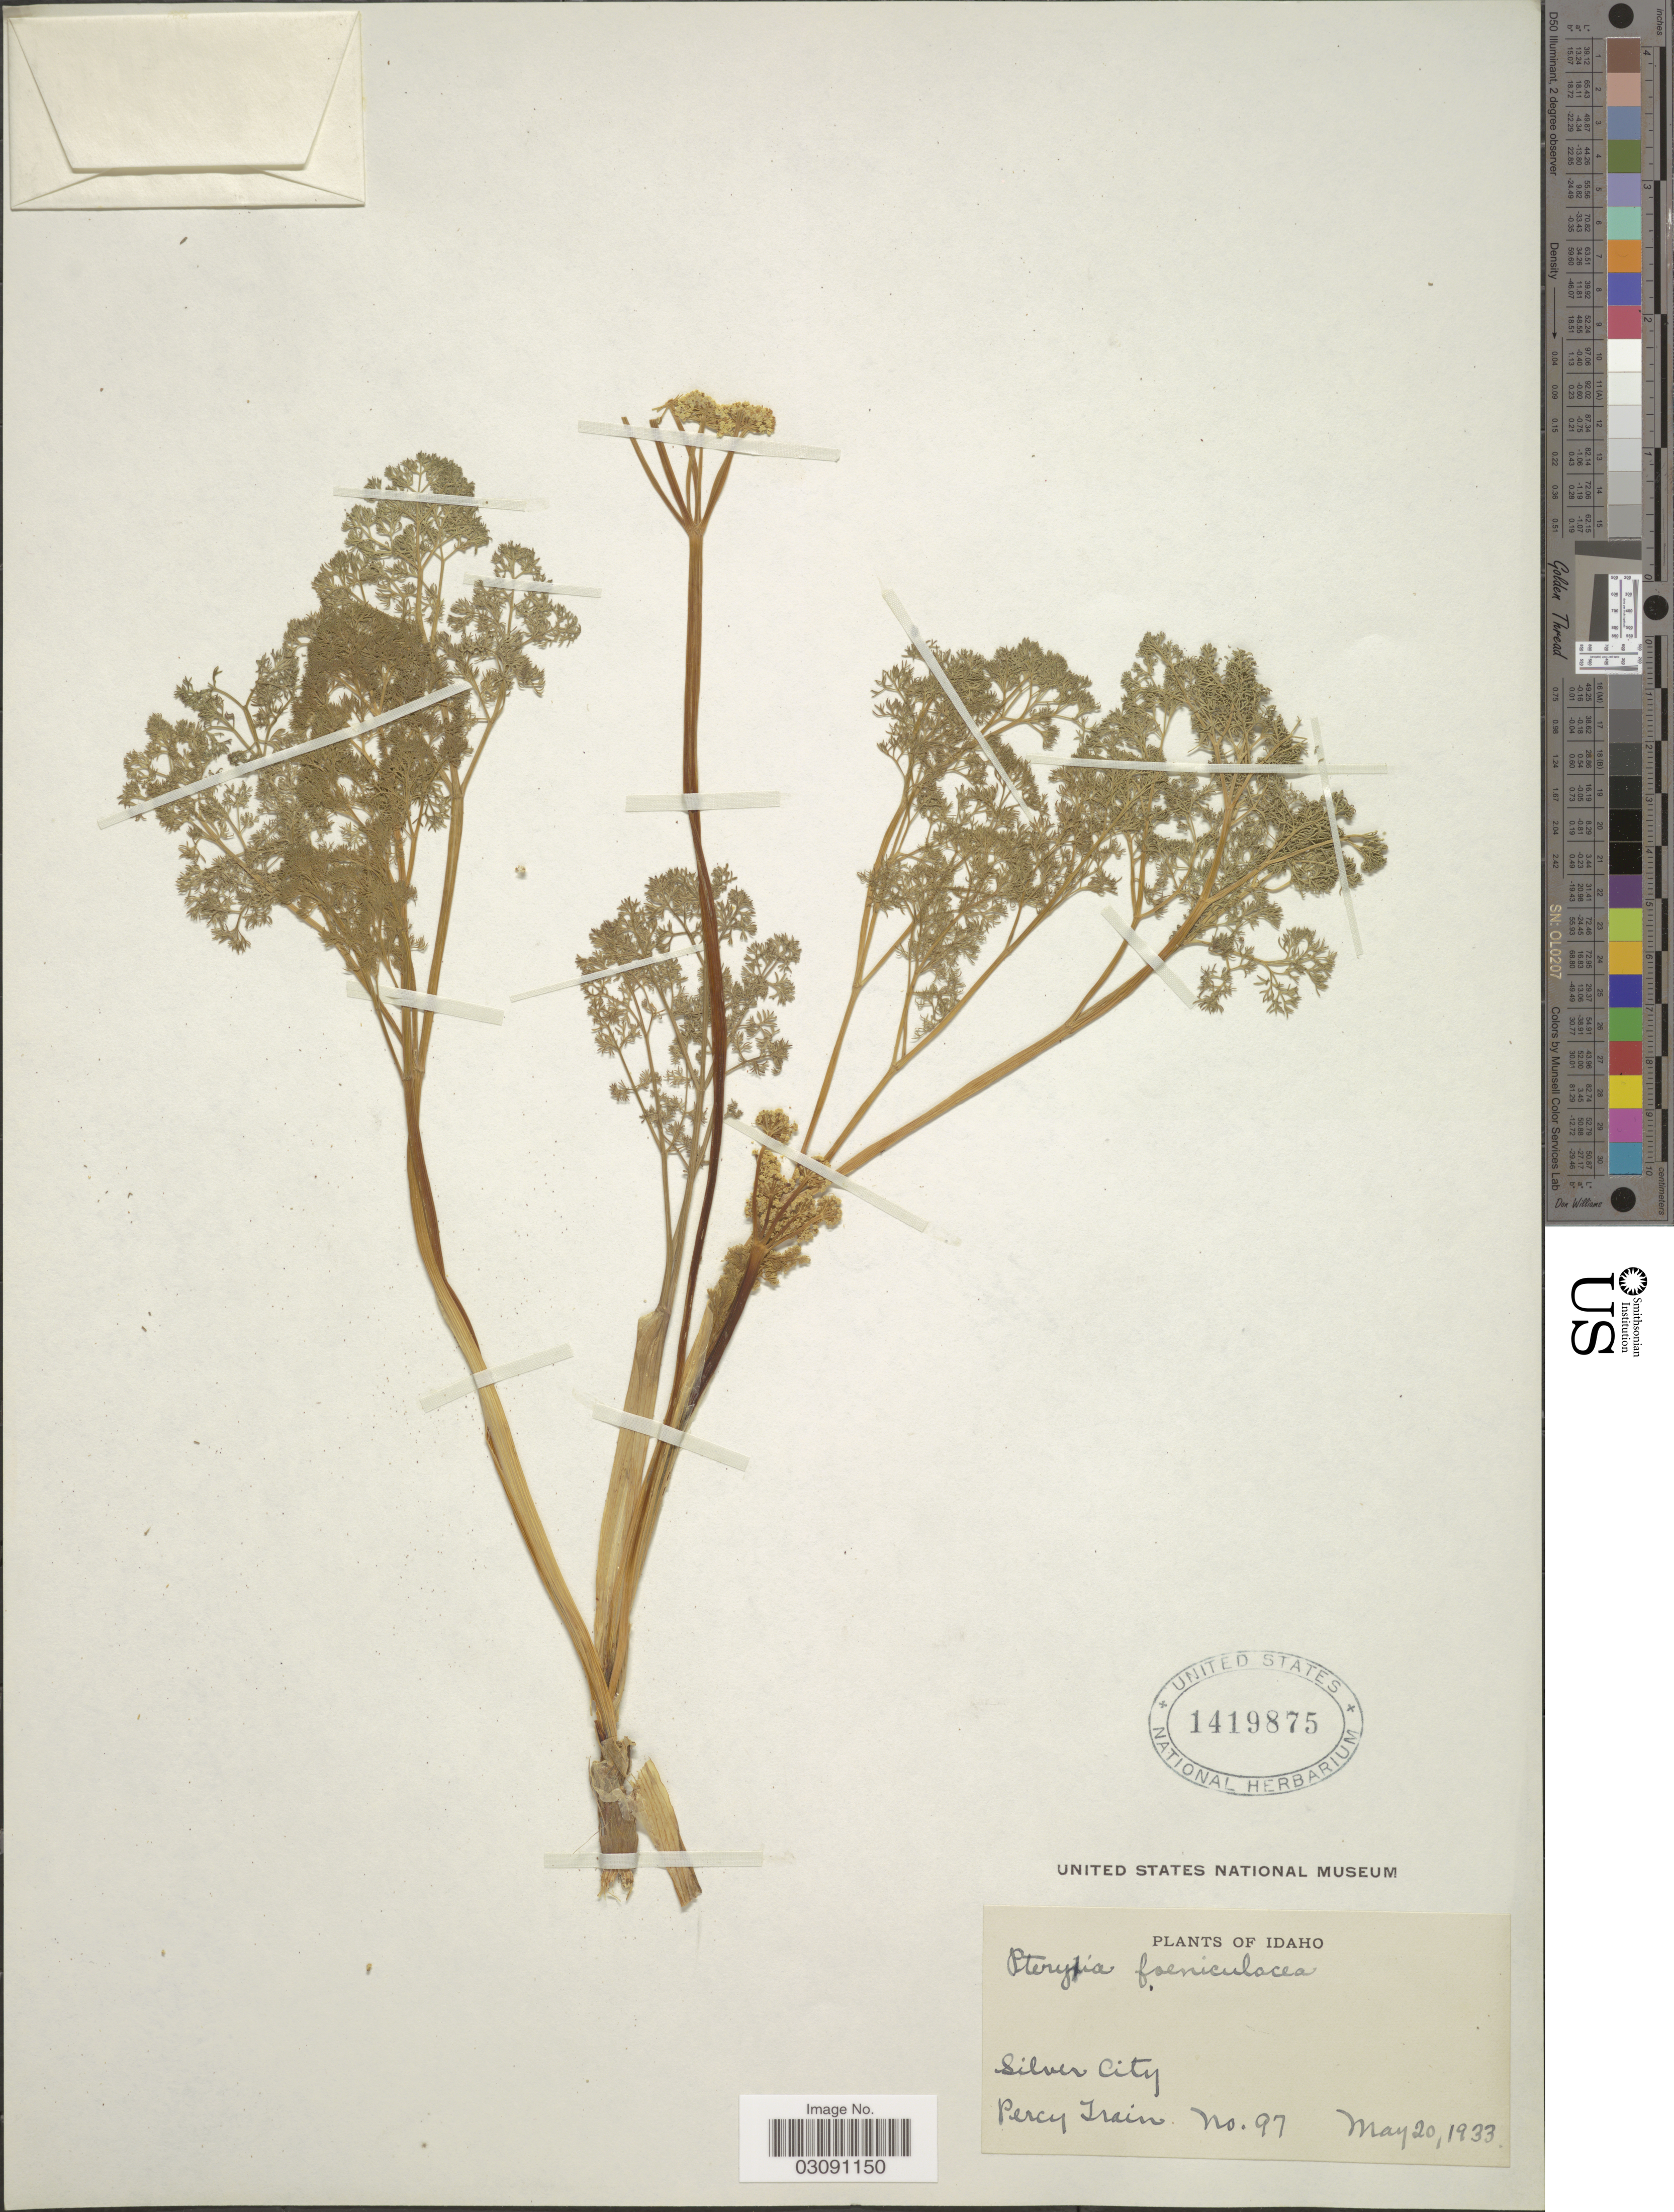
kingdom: Plantae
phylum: Tracheophyta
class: Magnoliopsida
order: Apiales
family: Apiaceae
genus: Pteryxia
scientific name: Pteryxia terebinthina var. foeniculacea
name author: (Torr. & A. Gray) Mathias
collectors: P. Train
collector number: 97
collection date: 1933-05-20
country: United States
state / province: Idaho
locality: Silver City.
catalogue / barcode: US 1419875